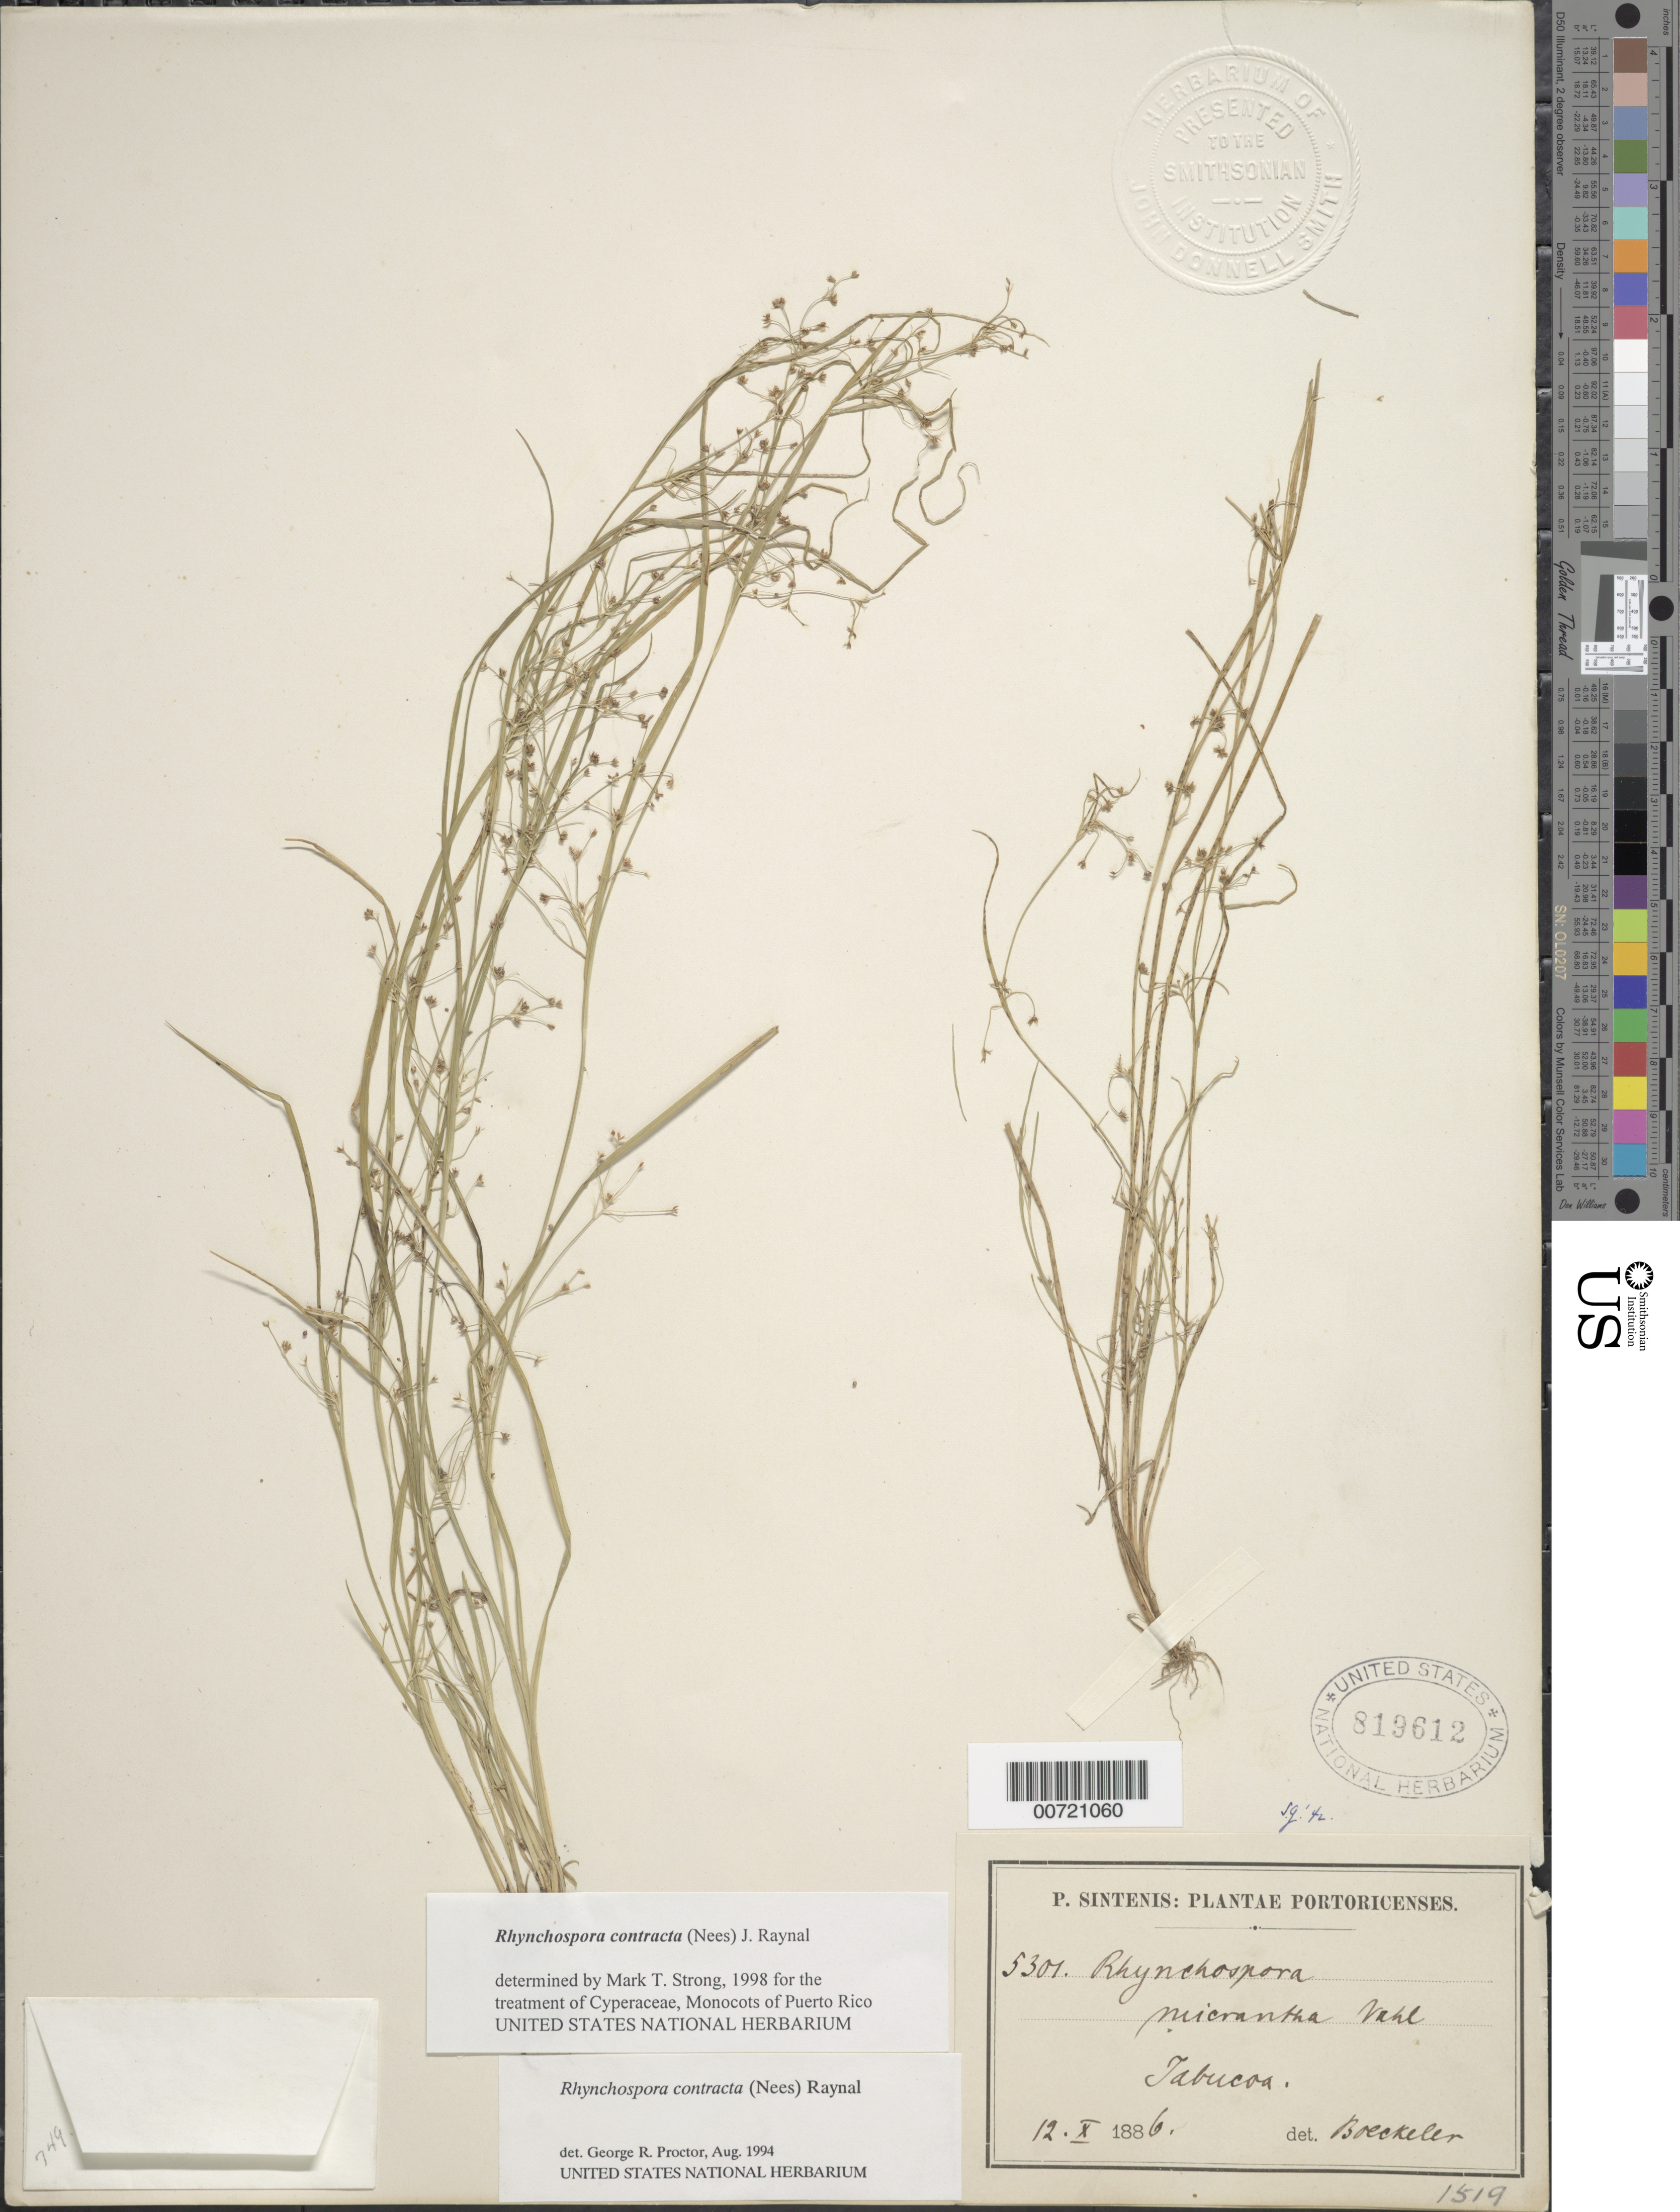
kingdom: Plantae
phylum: Tracheophyta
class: Liliopsida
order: Poales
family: Cyperaceae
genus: Rhynchospora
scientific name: Rhynchospora contracta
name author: (Nees) J. Raynal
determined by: Strong, M. T., (US), Smithsonian Institution - National Museum of Natural History (UNITED STATES)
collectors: P. Sintenis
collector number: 5301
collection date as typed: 12 Oct 1886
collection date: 1886-10-12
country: Puerto Rico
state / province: Yabucoa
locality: Yabucoa, in arenosis ad Punta del Naranjo.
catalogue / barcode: US 819612